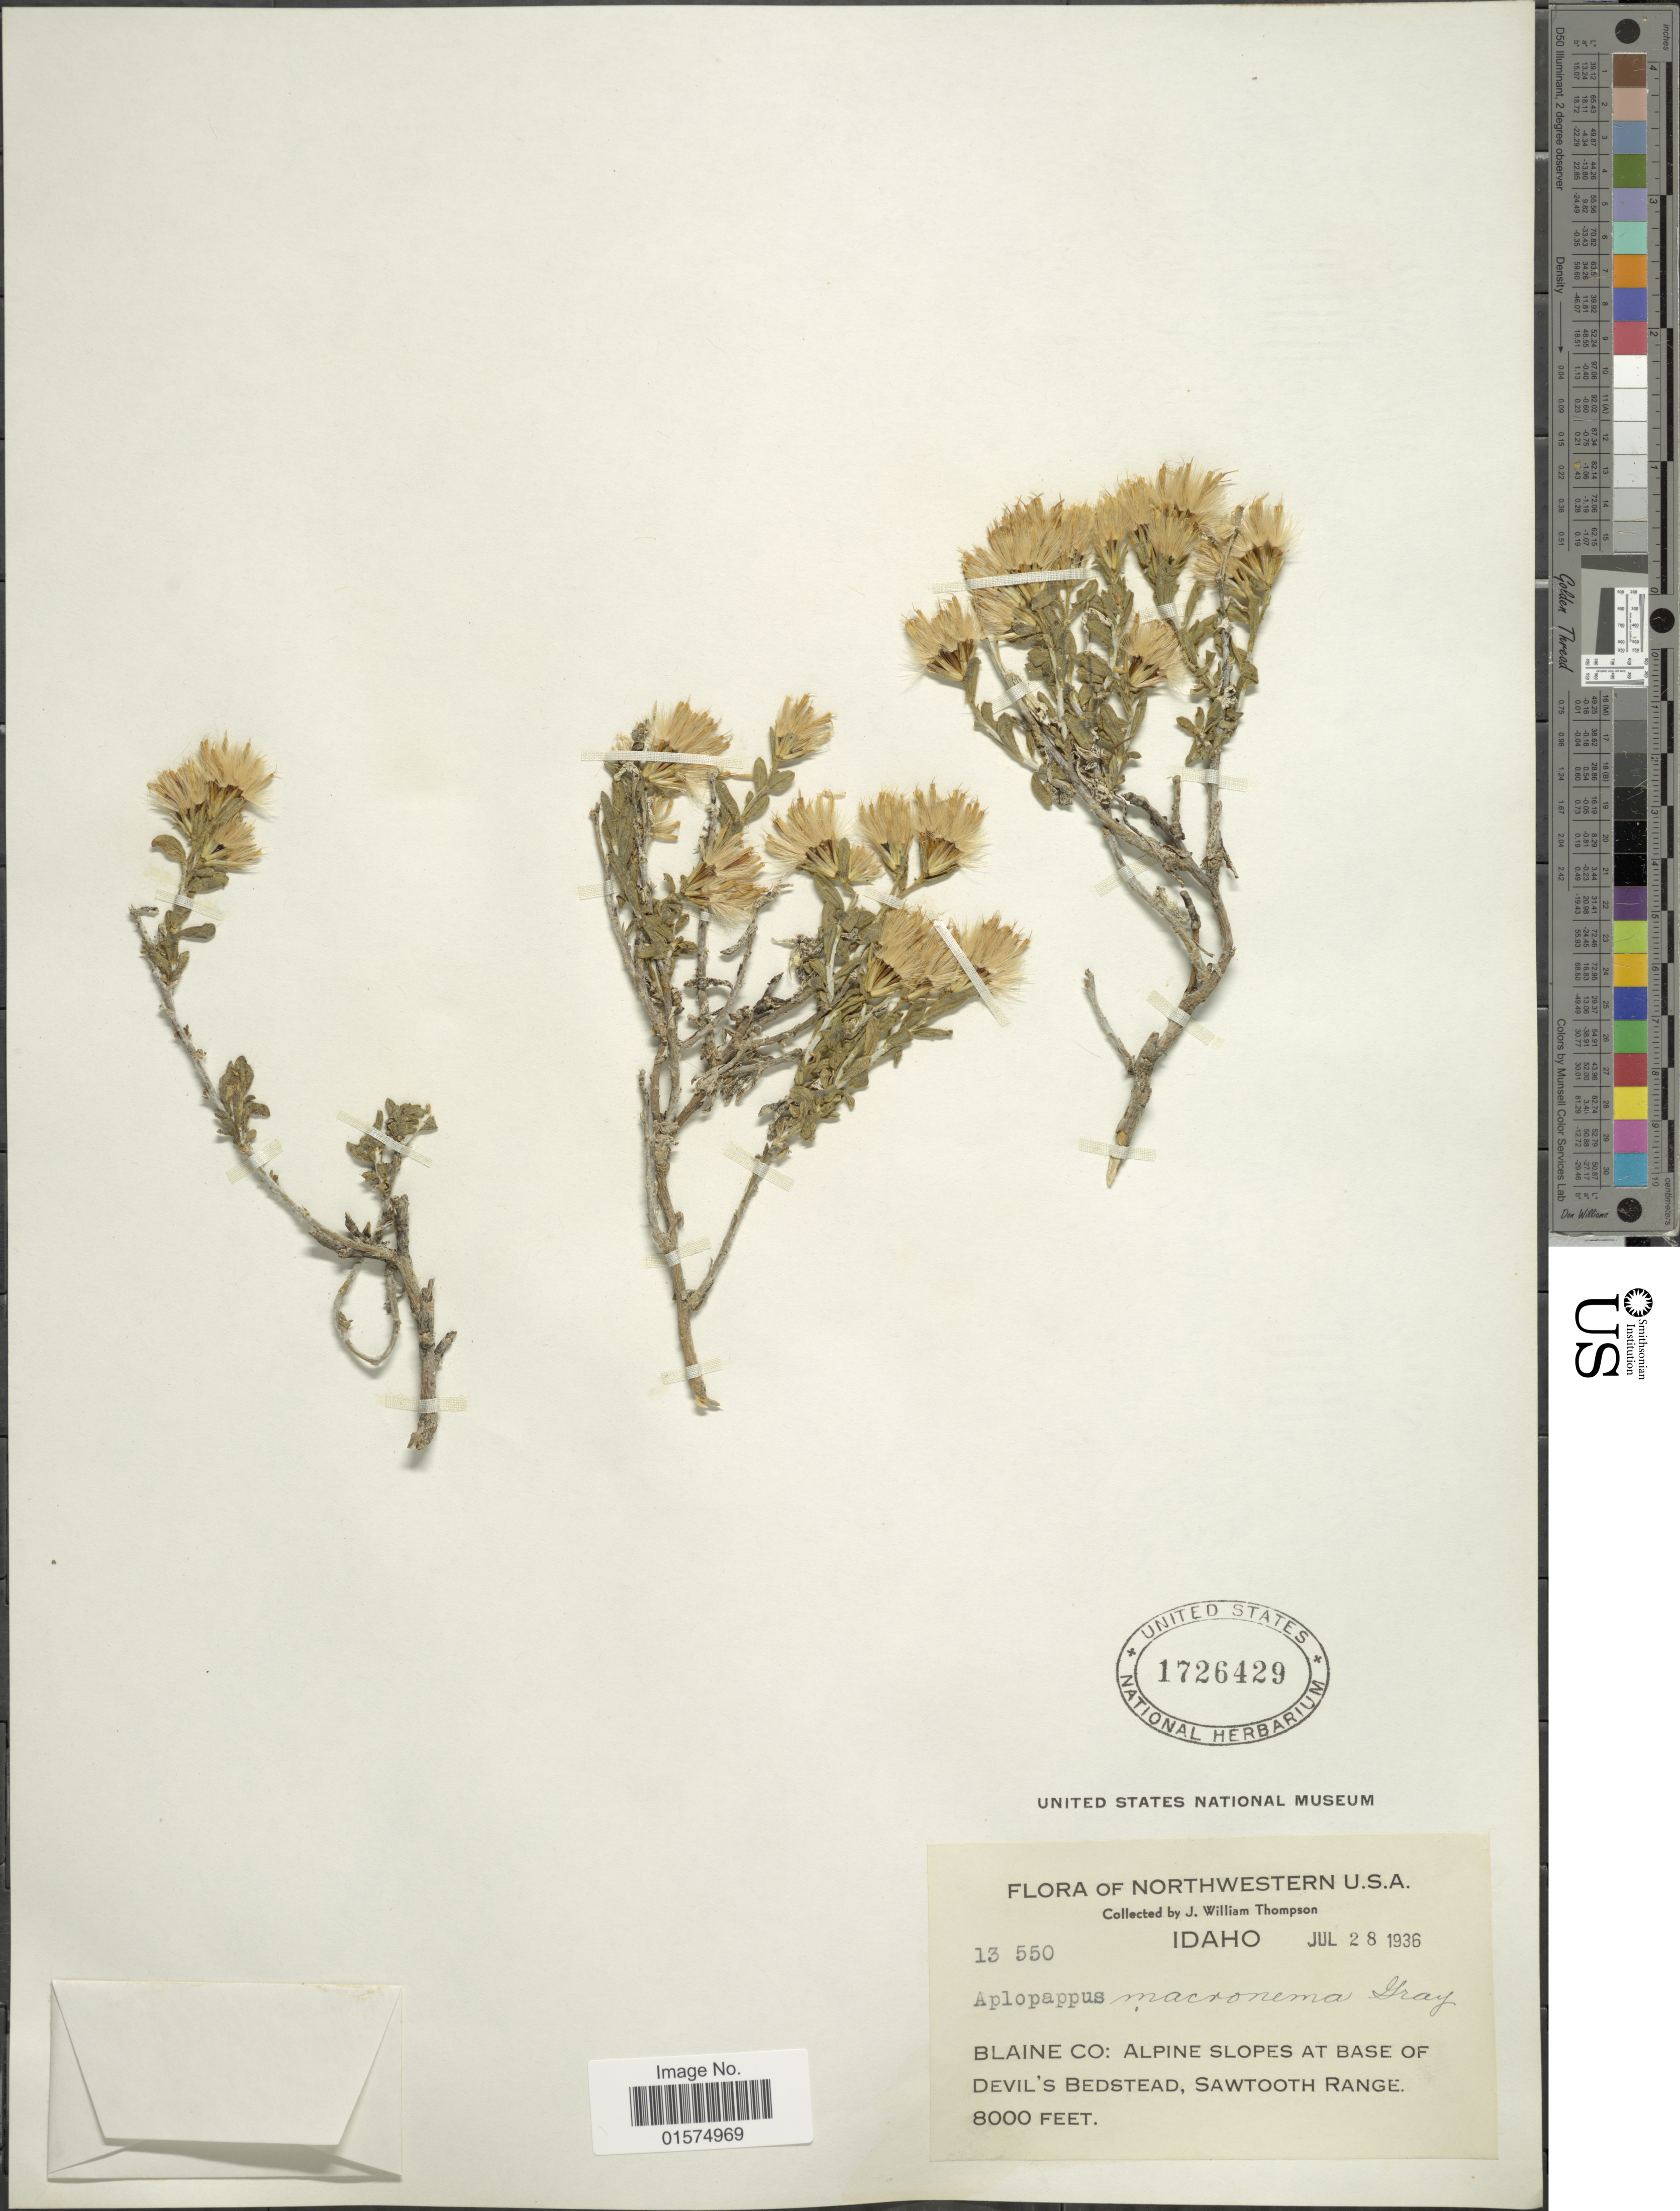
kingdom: Plantae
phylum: Tracheophyta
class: Magnoliopsida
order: Asterales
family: Asteraceae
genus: Ericameria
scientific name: Ericameria discoidea var. discoidea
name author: (Nutt.) G.L. Nesom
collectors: J. W. Thompson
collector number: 13550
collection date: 1936-07-28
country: United States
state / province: Idaho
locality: Northwestern U.S.A. Blaine Co: Alpine slopes at base of Devil's Bedstead, Sawtooth Range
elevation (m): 2438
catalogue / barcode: US 1726429